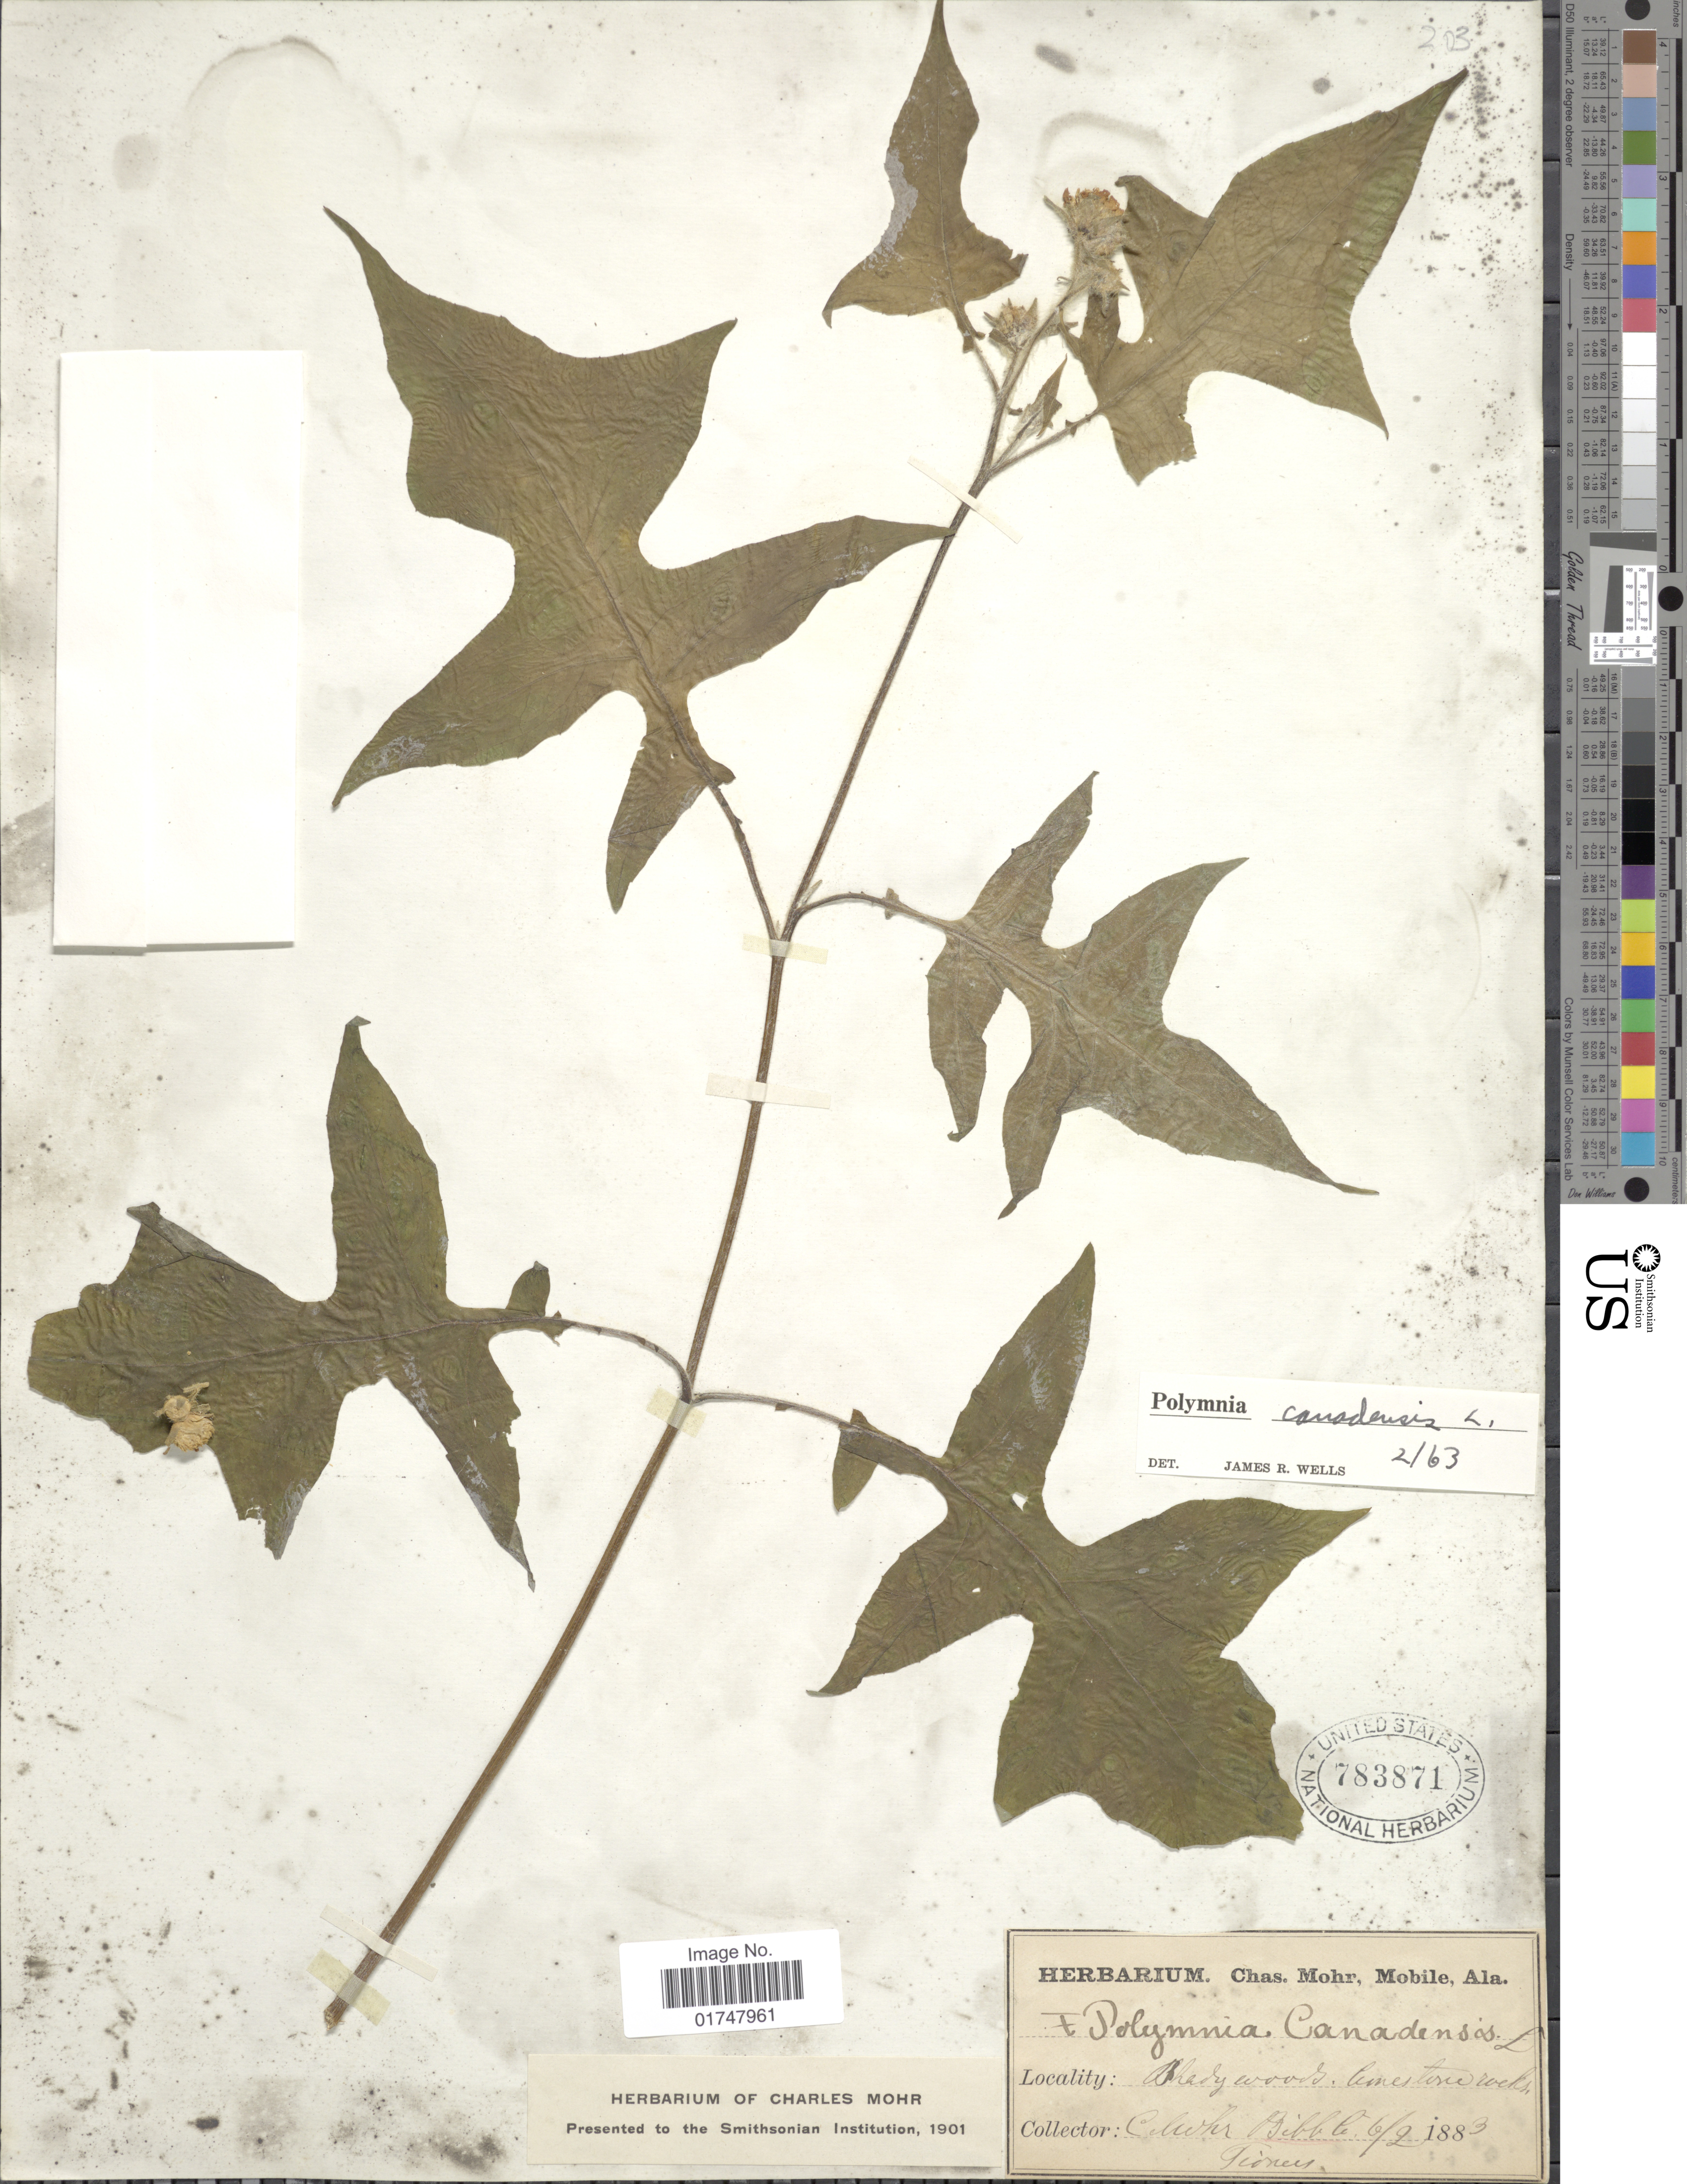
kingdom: Plantae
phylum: Tracheophyta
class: Magnoliopsida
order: Asterales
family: Asteraceae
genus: Polymnia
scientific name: Polymnia canadensis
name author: L.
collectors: C. T. Mohr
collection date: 1883-06-02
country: United States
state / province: Alabama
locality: Shady woods, limestone rocks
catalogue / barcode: US 783871